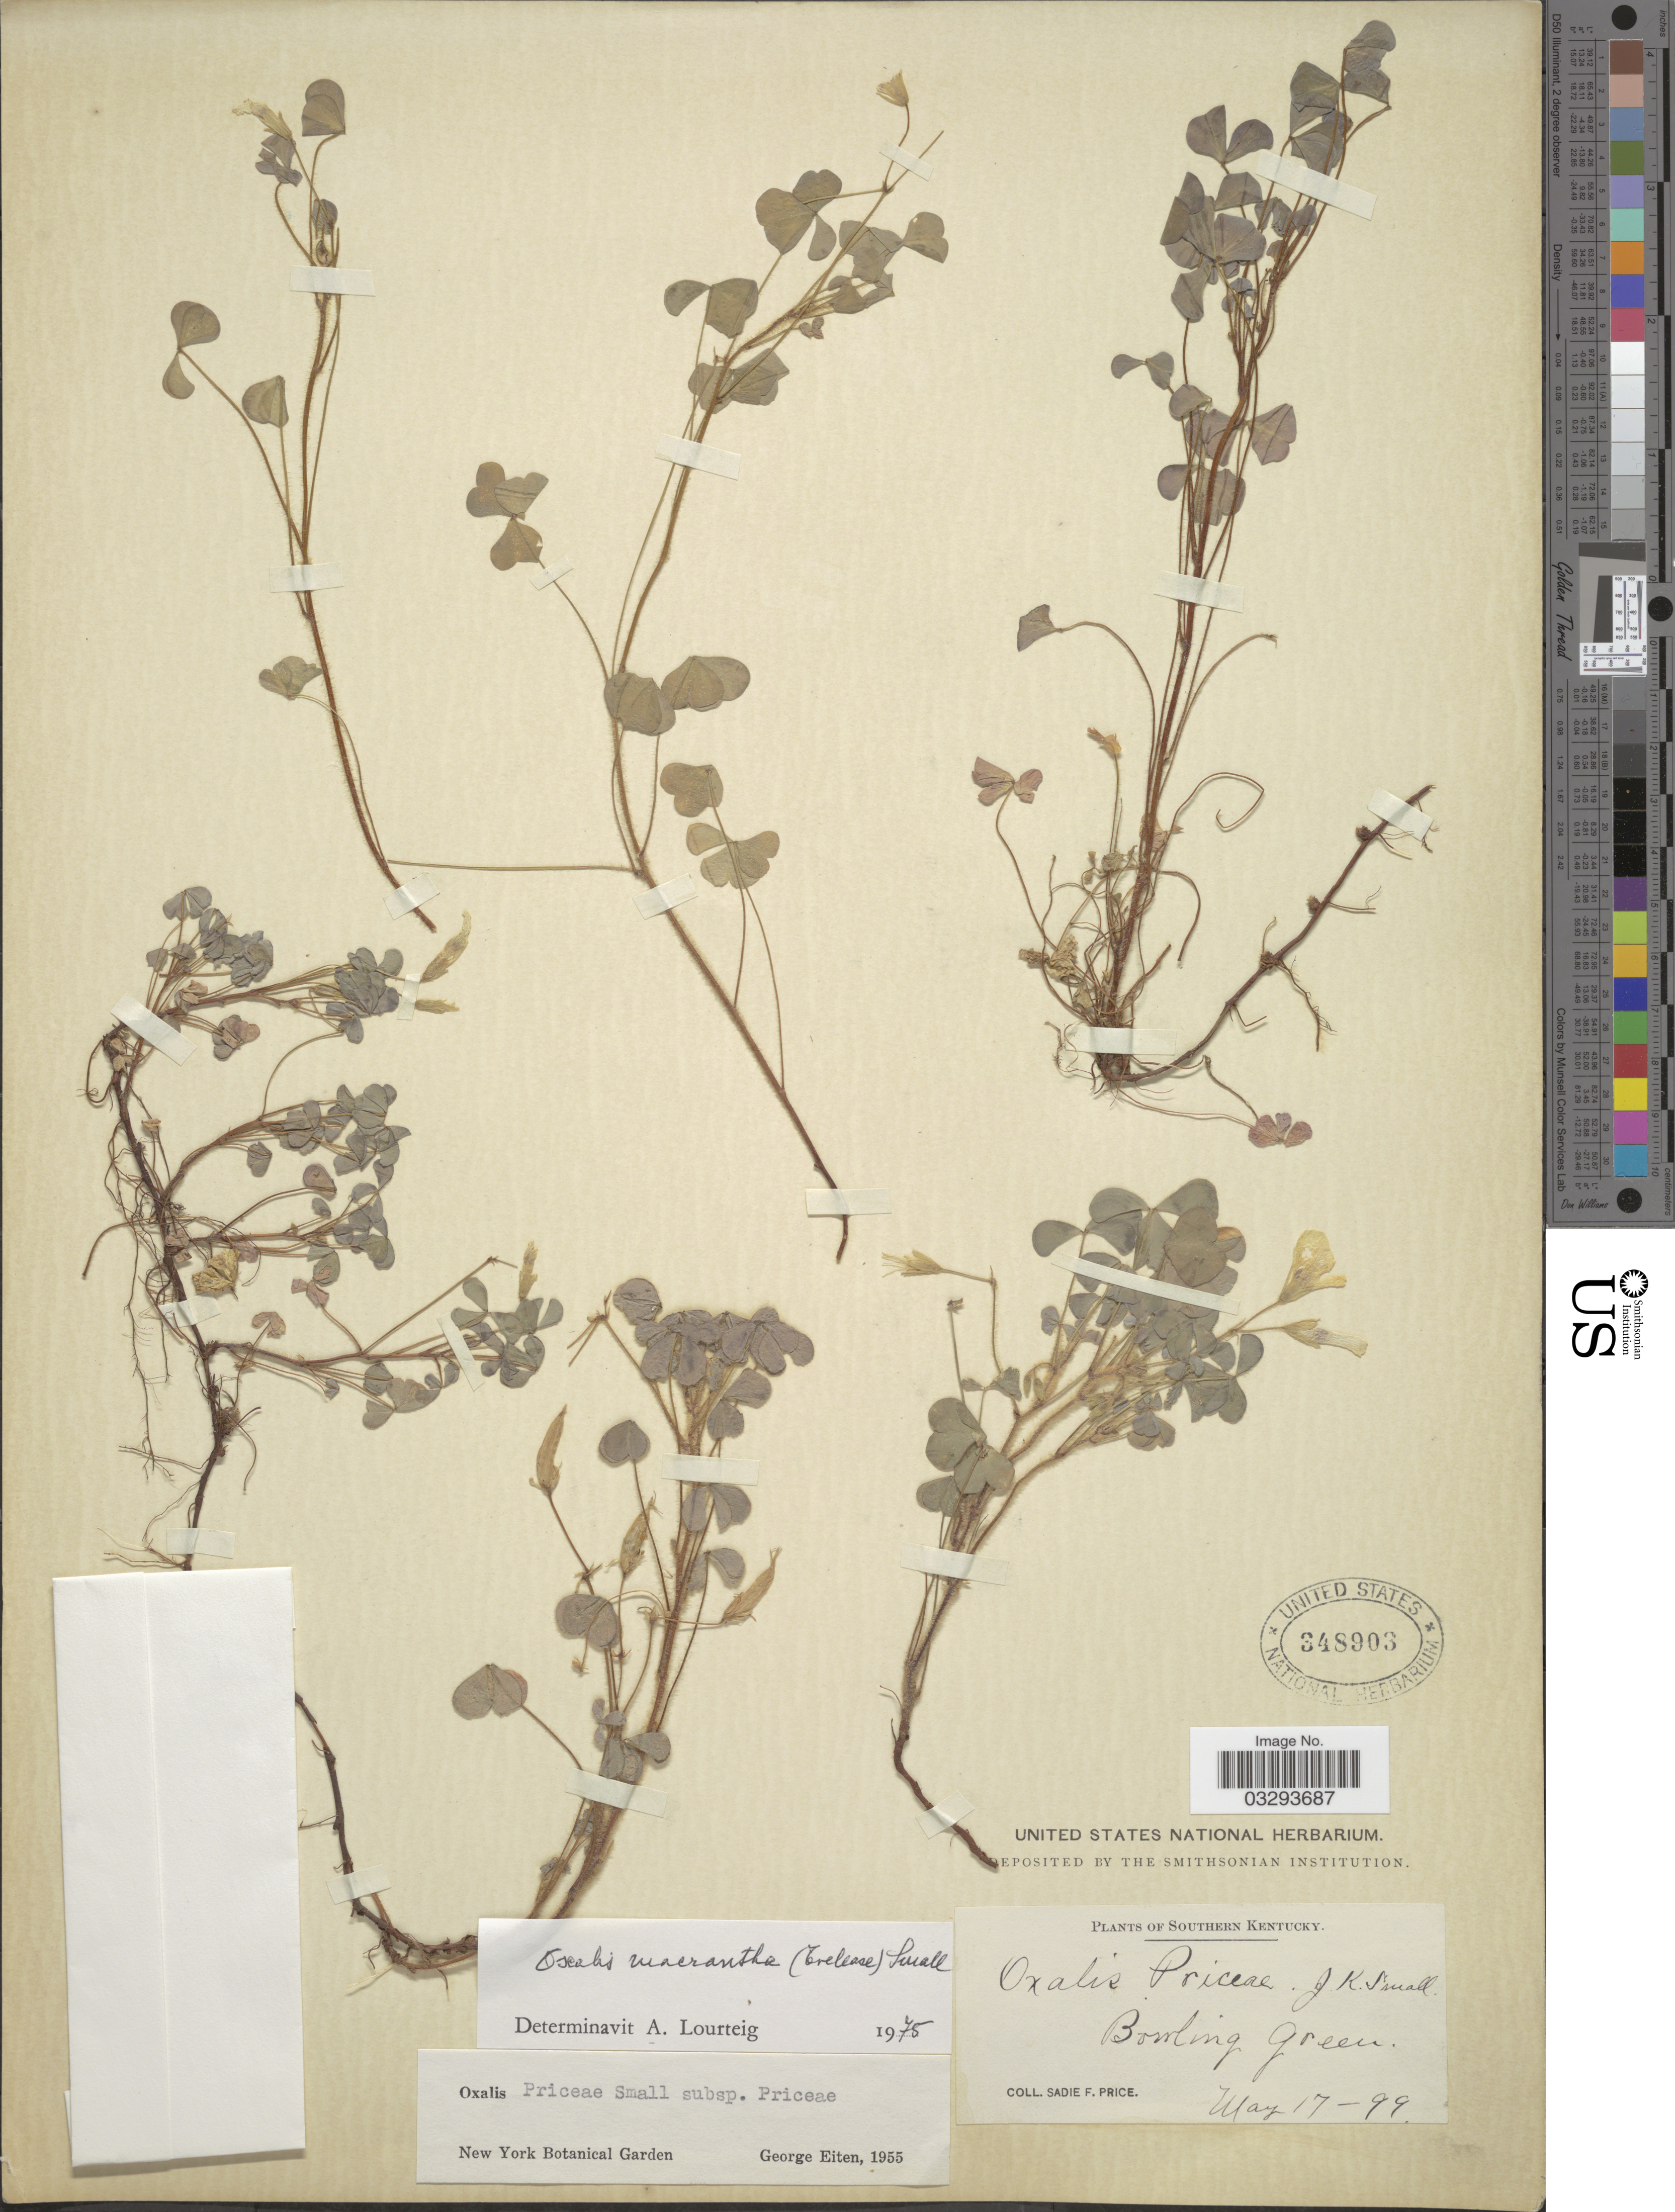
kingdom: Plantae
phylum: Tracheophyta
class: Magnoliopsida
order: Oxalidales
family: Oxalidaceae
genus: Oxalis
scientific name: Oxalis macrantha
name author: (Trel.) Small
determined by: Lourteig, A.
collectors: S. Price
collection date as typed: Transcribed d/m/y: 17/5/99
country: United States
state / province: Kentucky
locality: Southern Kentucky. Bowling green.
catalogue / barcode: US 348903